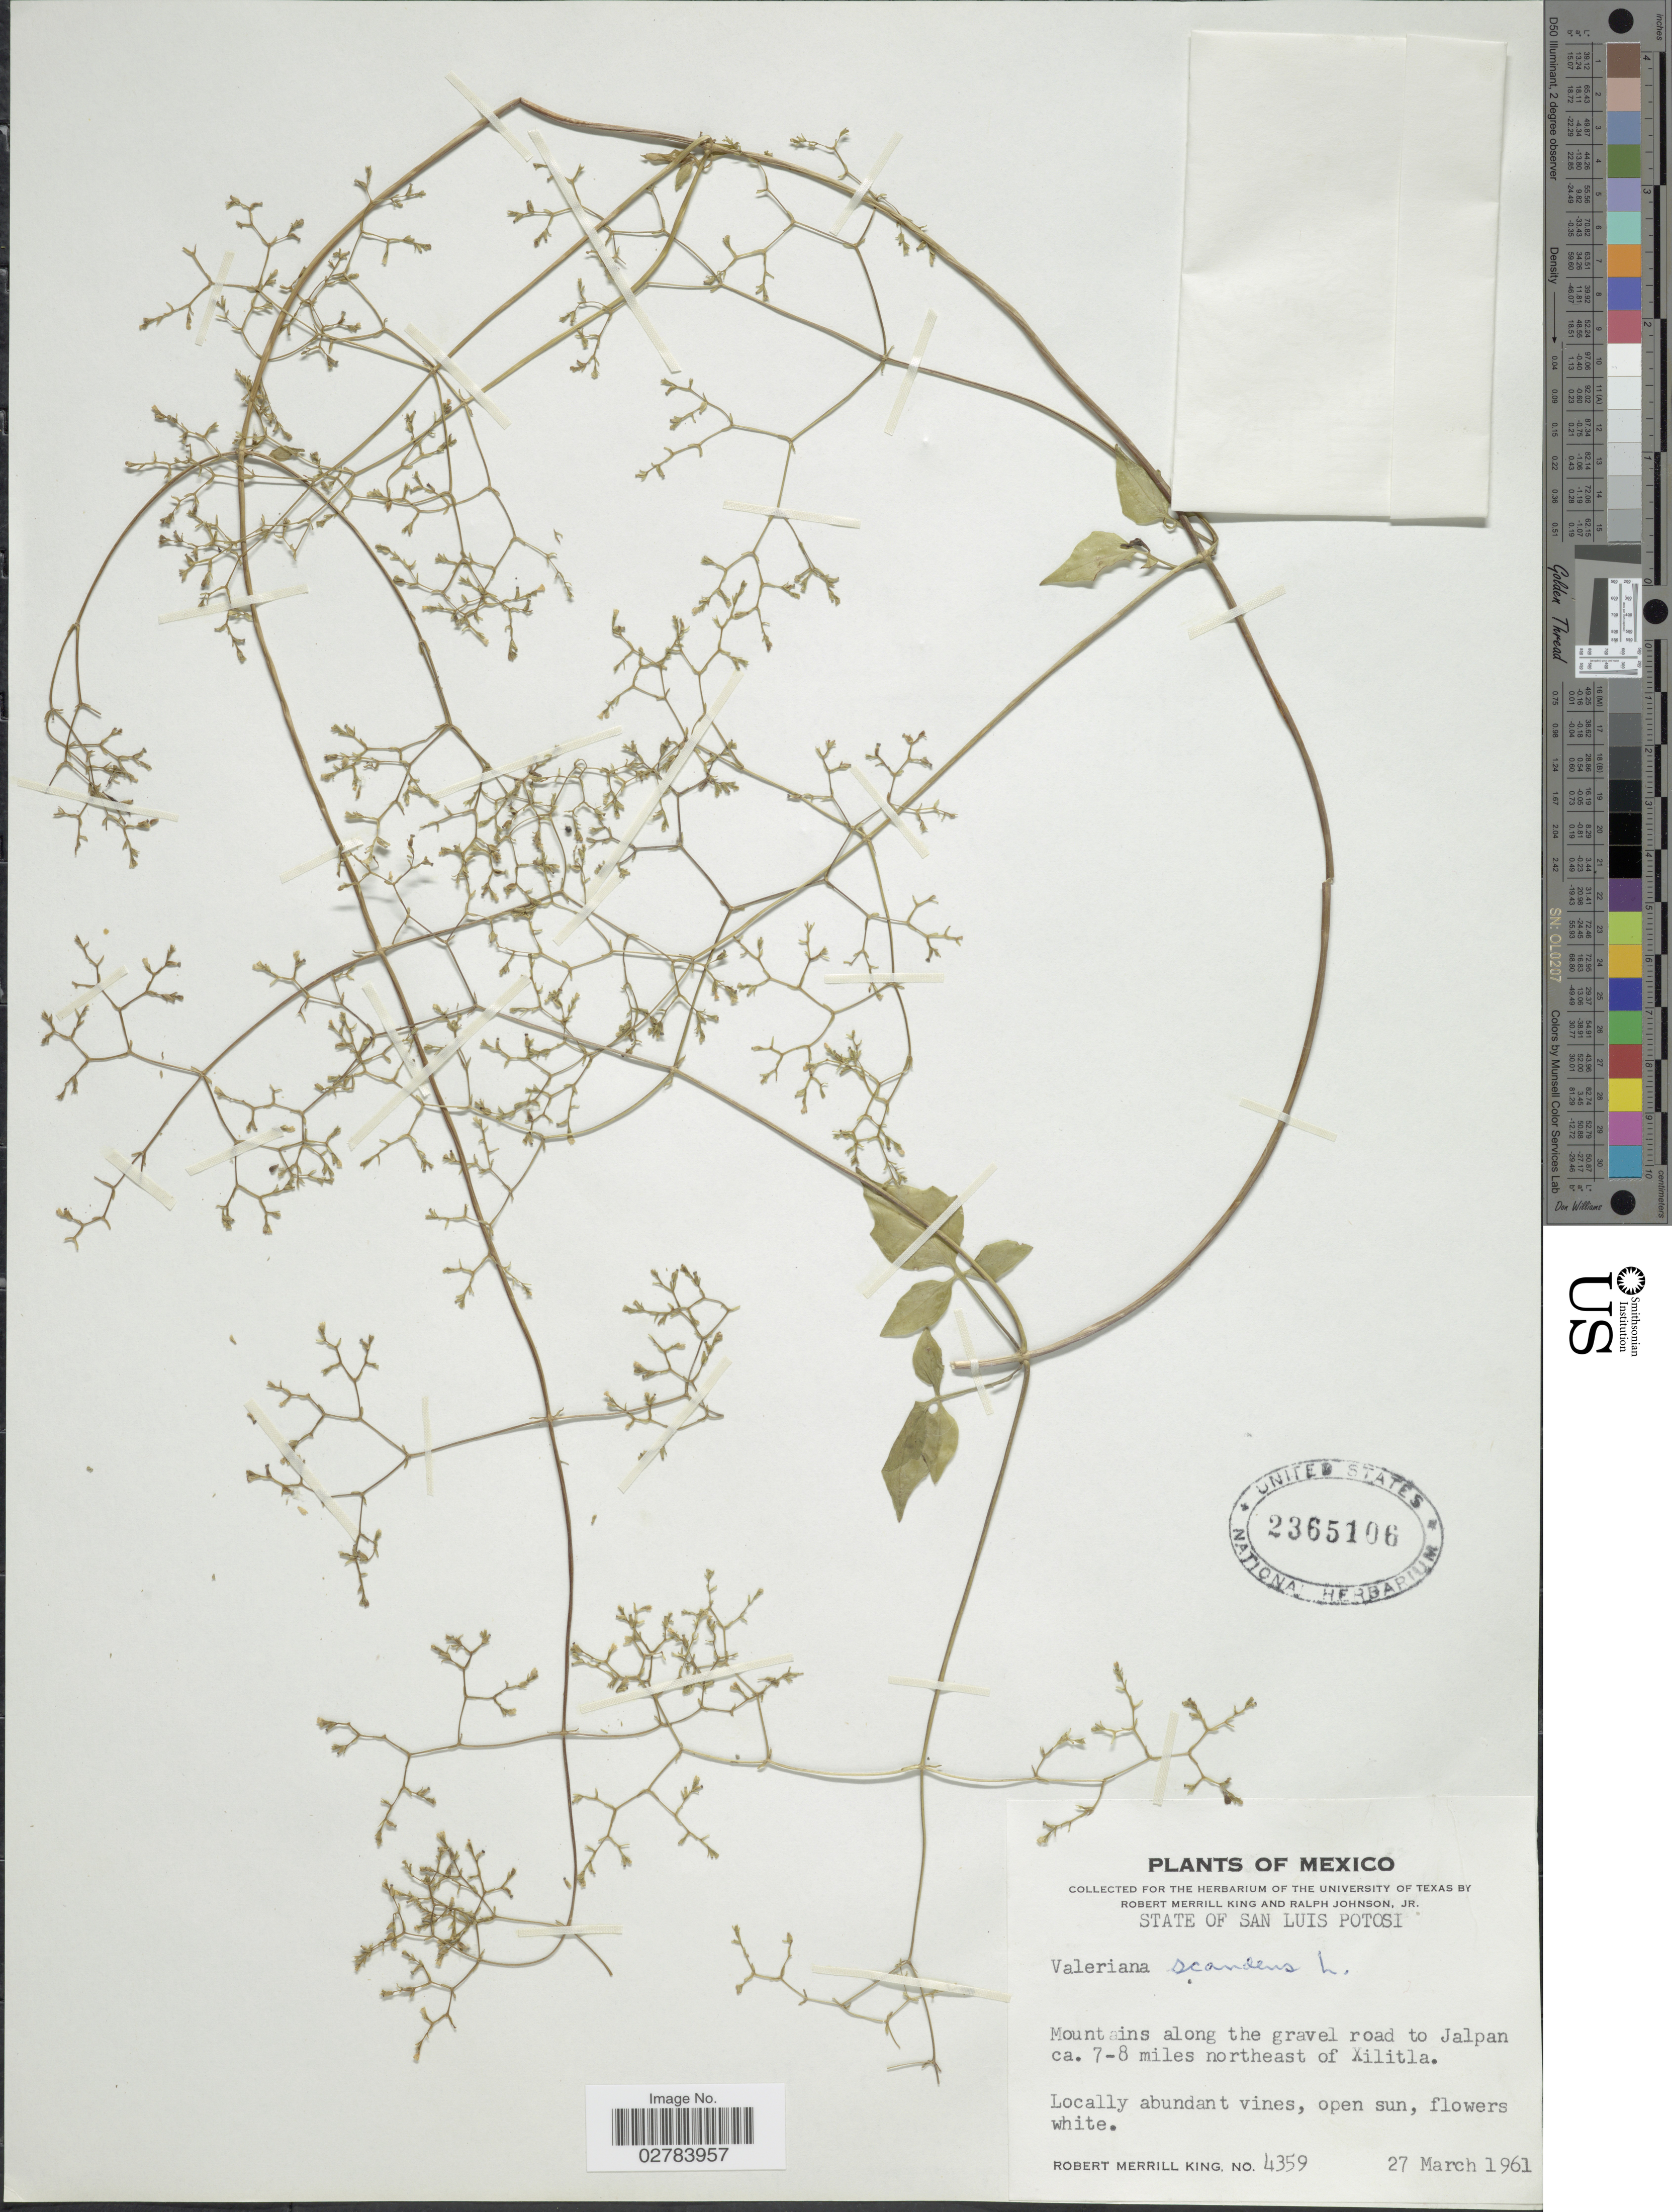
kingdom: Plantae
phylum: Tracheophyta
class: Magnoliopsida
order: Dipsacales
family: Caprifoliaceae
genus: Valeriana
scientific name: Valeriana scandens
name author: L.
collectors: R. M. King & R. Johnson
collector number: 4359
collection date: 1961-03-27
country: Mexico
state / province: San Luis Potosí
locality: Mountains along the gravel road to Jalpan ca. 7-8 miles northeast of Xilitla.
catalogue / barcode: US 2365106